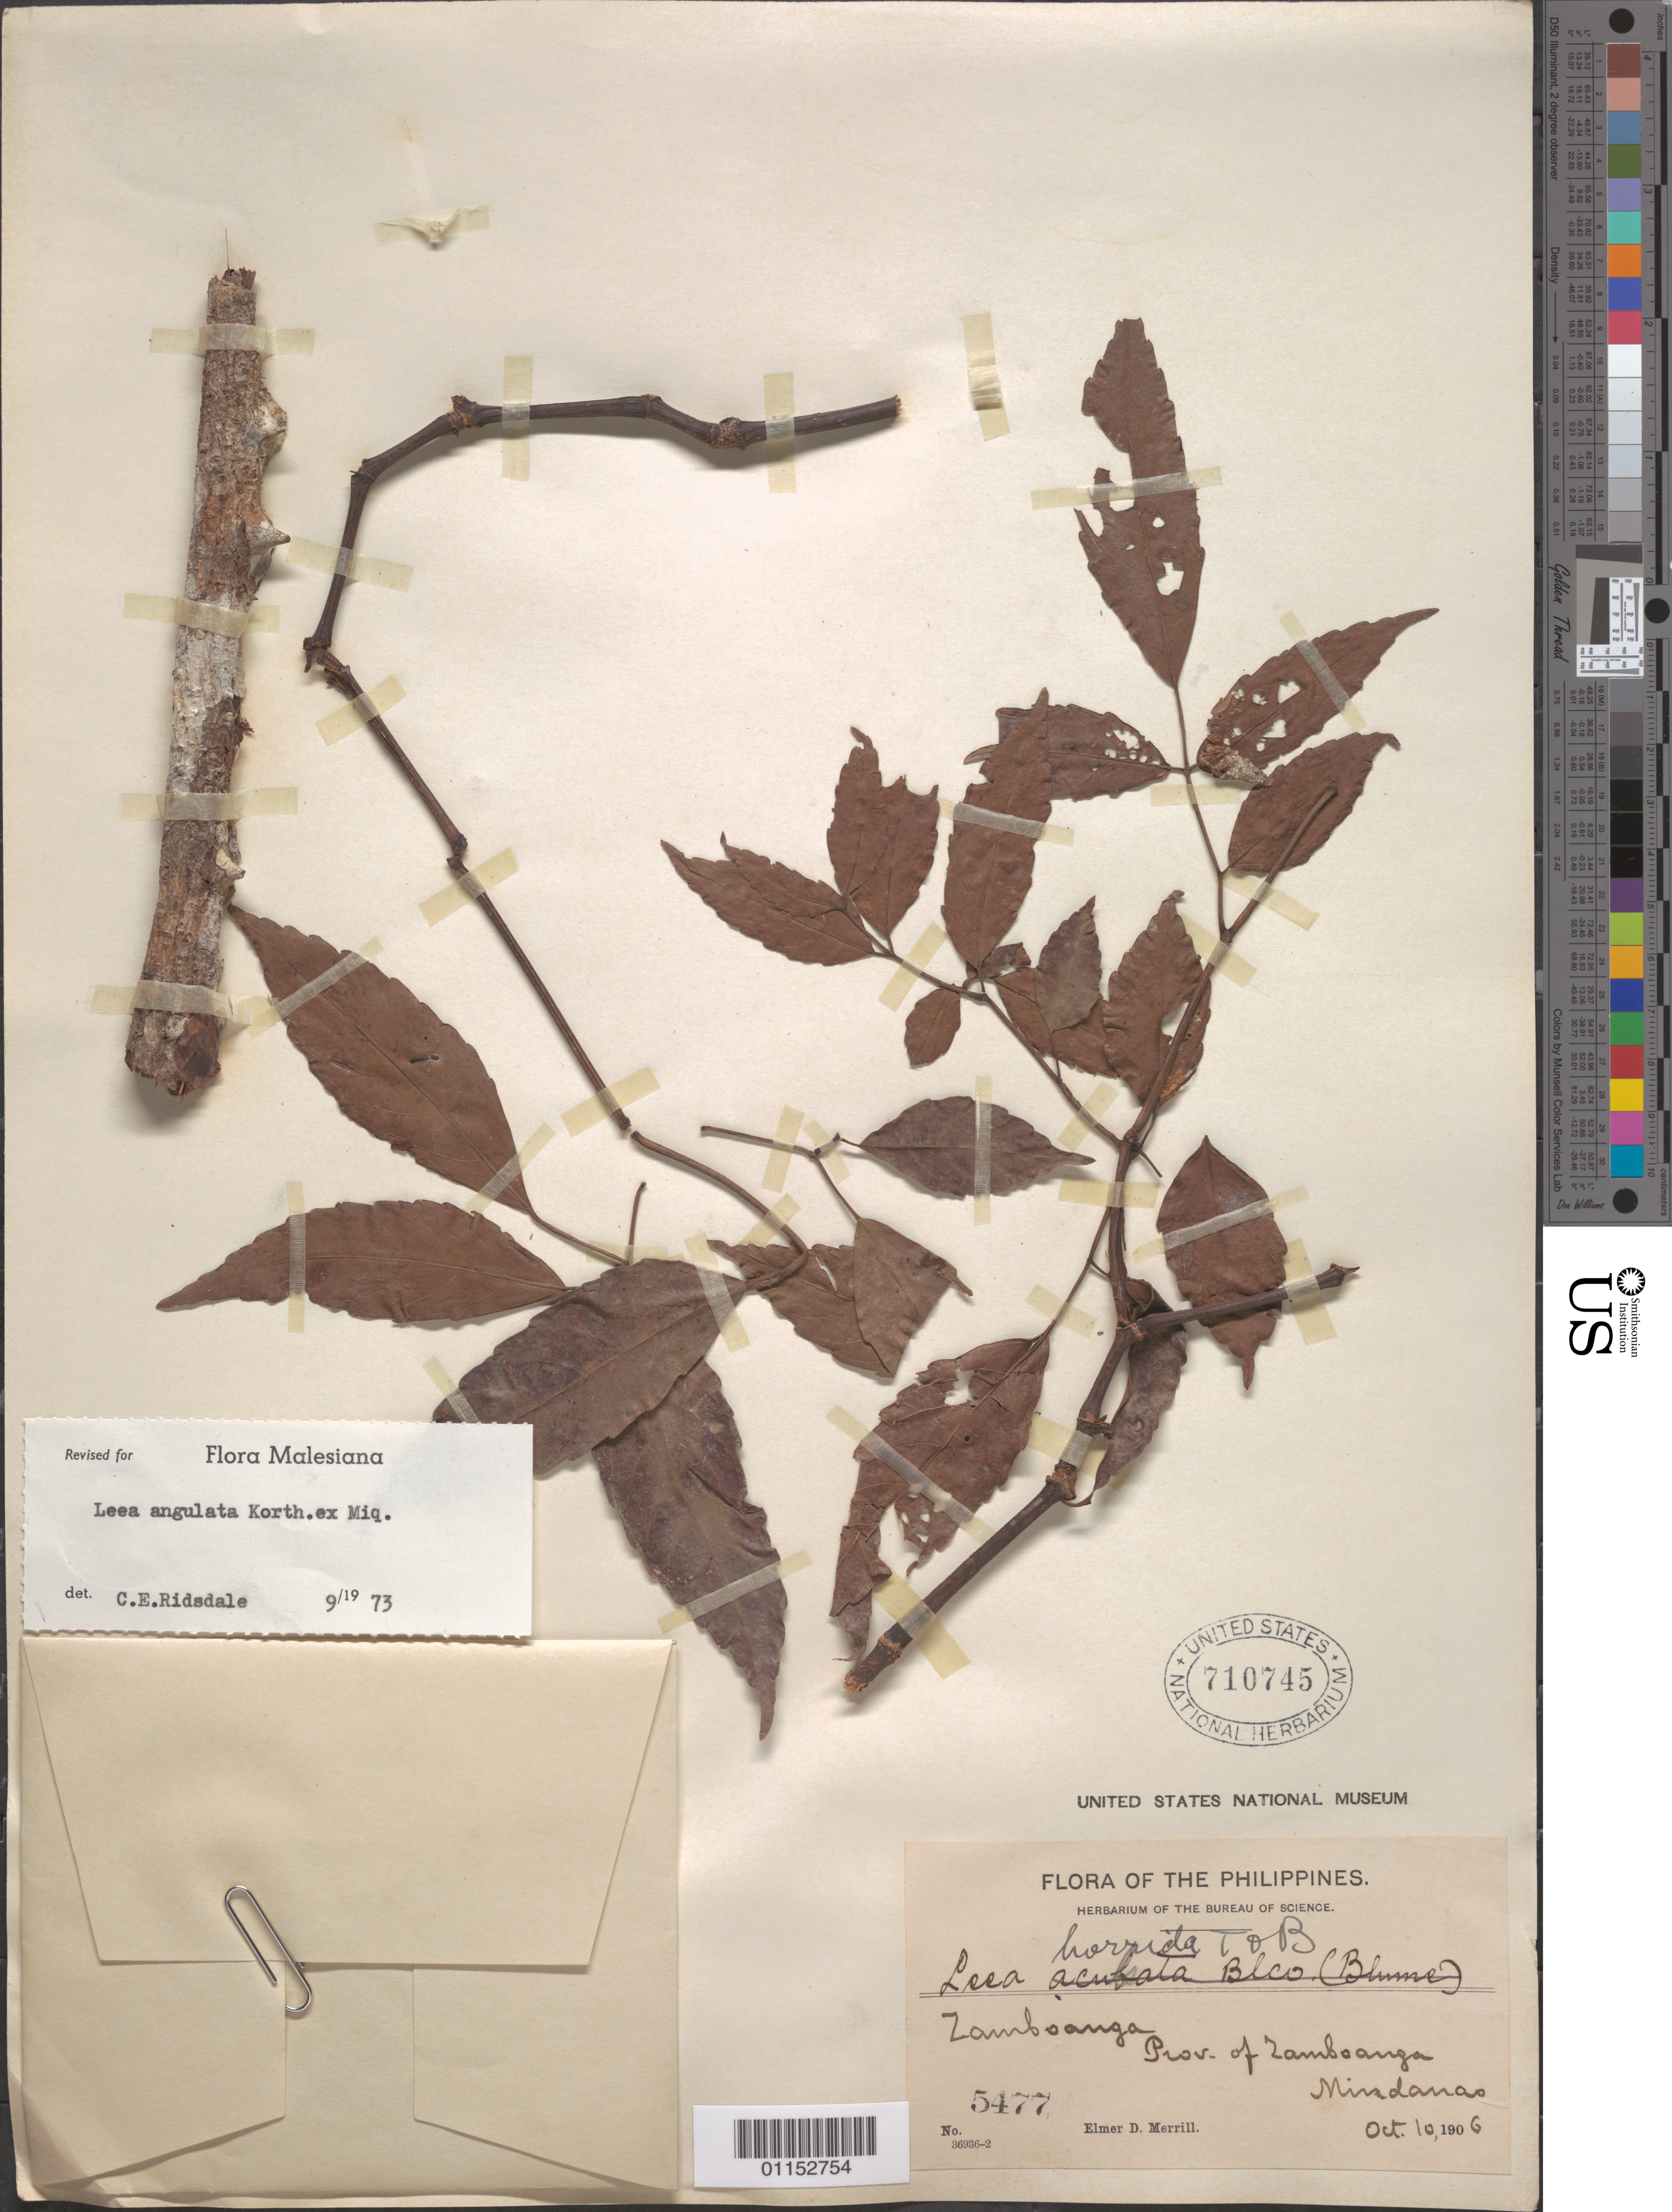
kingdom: Plantae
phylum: Tracheophyta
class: Magnoliopsida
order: Vitales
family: Vitaceae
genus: Leea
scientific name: Leea angulata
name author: Korth. ex Miq.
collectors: E. D. Merrill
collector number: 5477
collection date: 1906-10-10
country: Philippines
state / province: Zamboanga Peninsula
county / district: Zamboanga del Sur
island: Mindanao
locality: Zamboanga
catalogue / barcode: US 710745